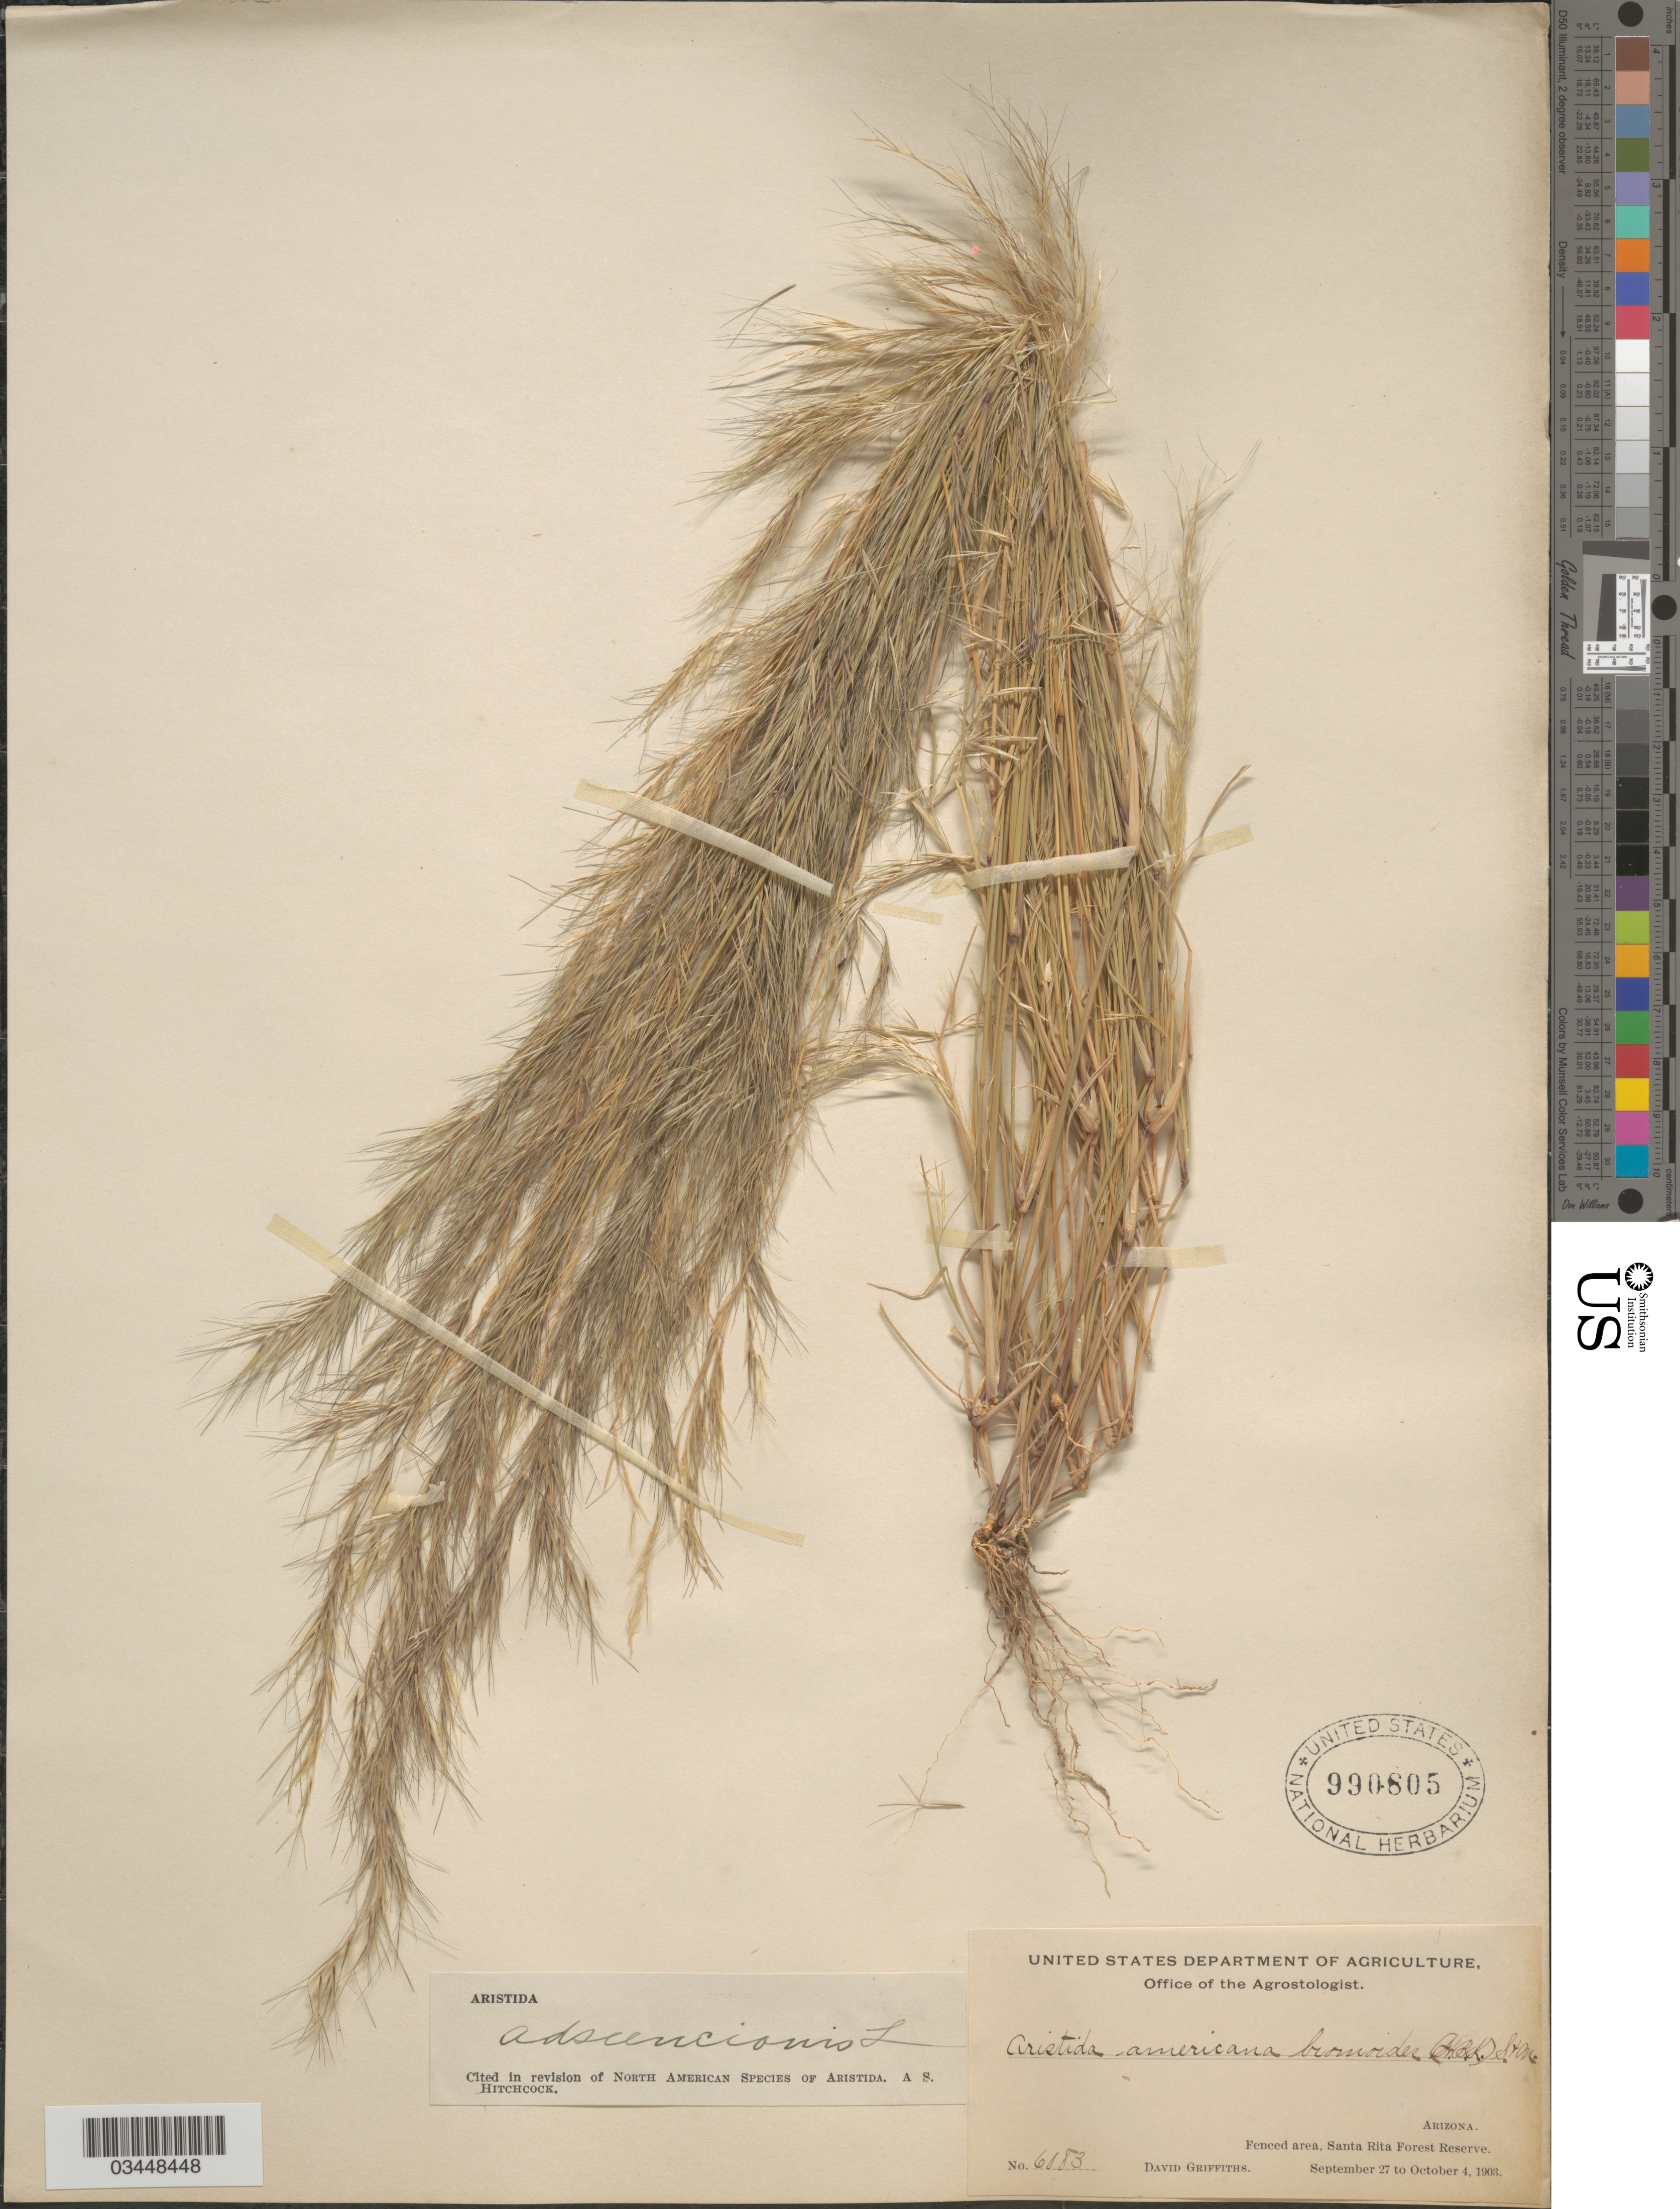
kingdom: Plantae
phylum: Tracheophyta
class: Liliopsida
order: Poales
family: Poaceae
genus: Aristida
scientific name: Aristida adscensionis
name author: L.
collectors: D. Griffiths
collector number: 6083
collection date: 1903-09-27/1903-10-04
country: United States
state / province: Arizona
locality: Fenced area, Santa Rita Forest Reserve.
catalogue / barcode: US 990805